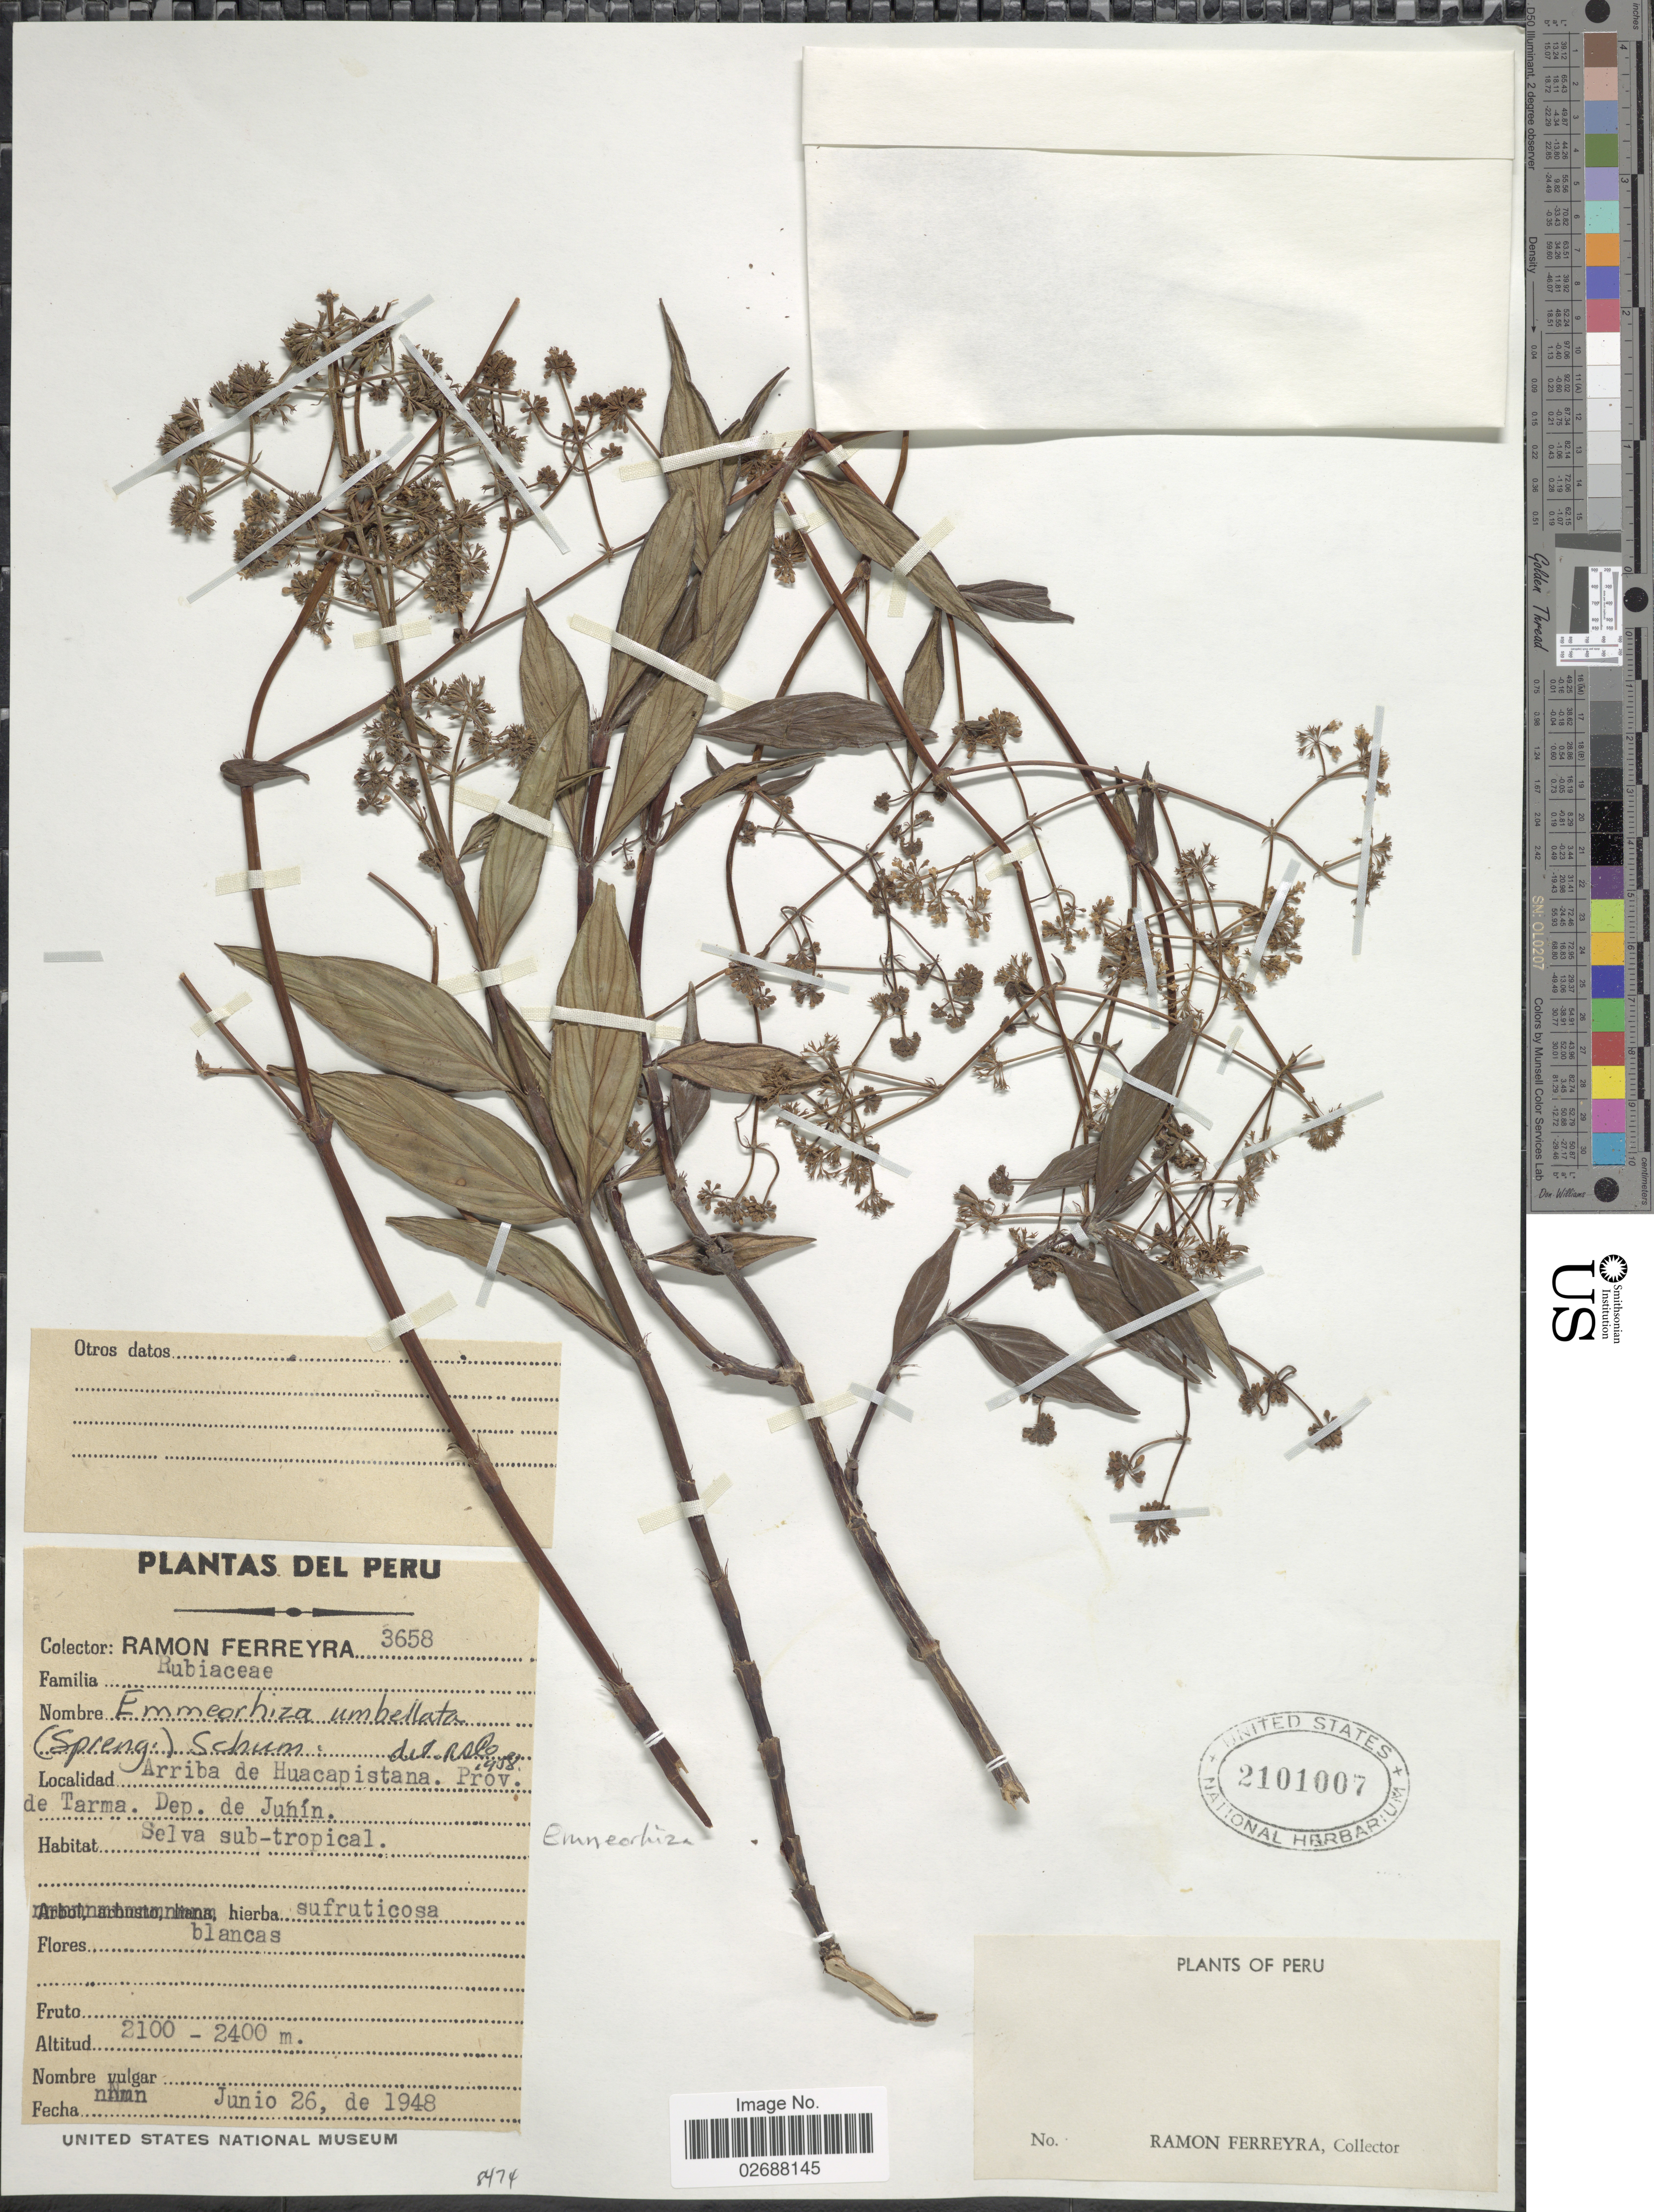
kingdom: Plantae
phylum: Tracheophyta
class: Magnoliopsida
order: Gentianales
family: Rubiaceae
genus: Emmeorhiza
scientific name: Emmeorhiza umbellata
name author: (Spreng.) K. Schum.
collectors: R. A. Ferreyra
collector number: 3658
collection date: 1948-06-26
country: Peru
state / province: Junín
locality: Arriba de Huacapistana. Prov. de Tarma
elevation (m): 2100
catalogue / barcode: US 2101007